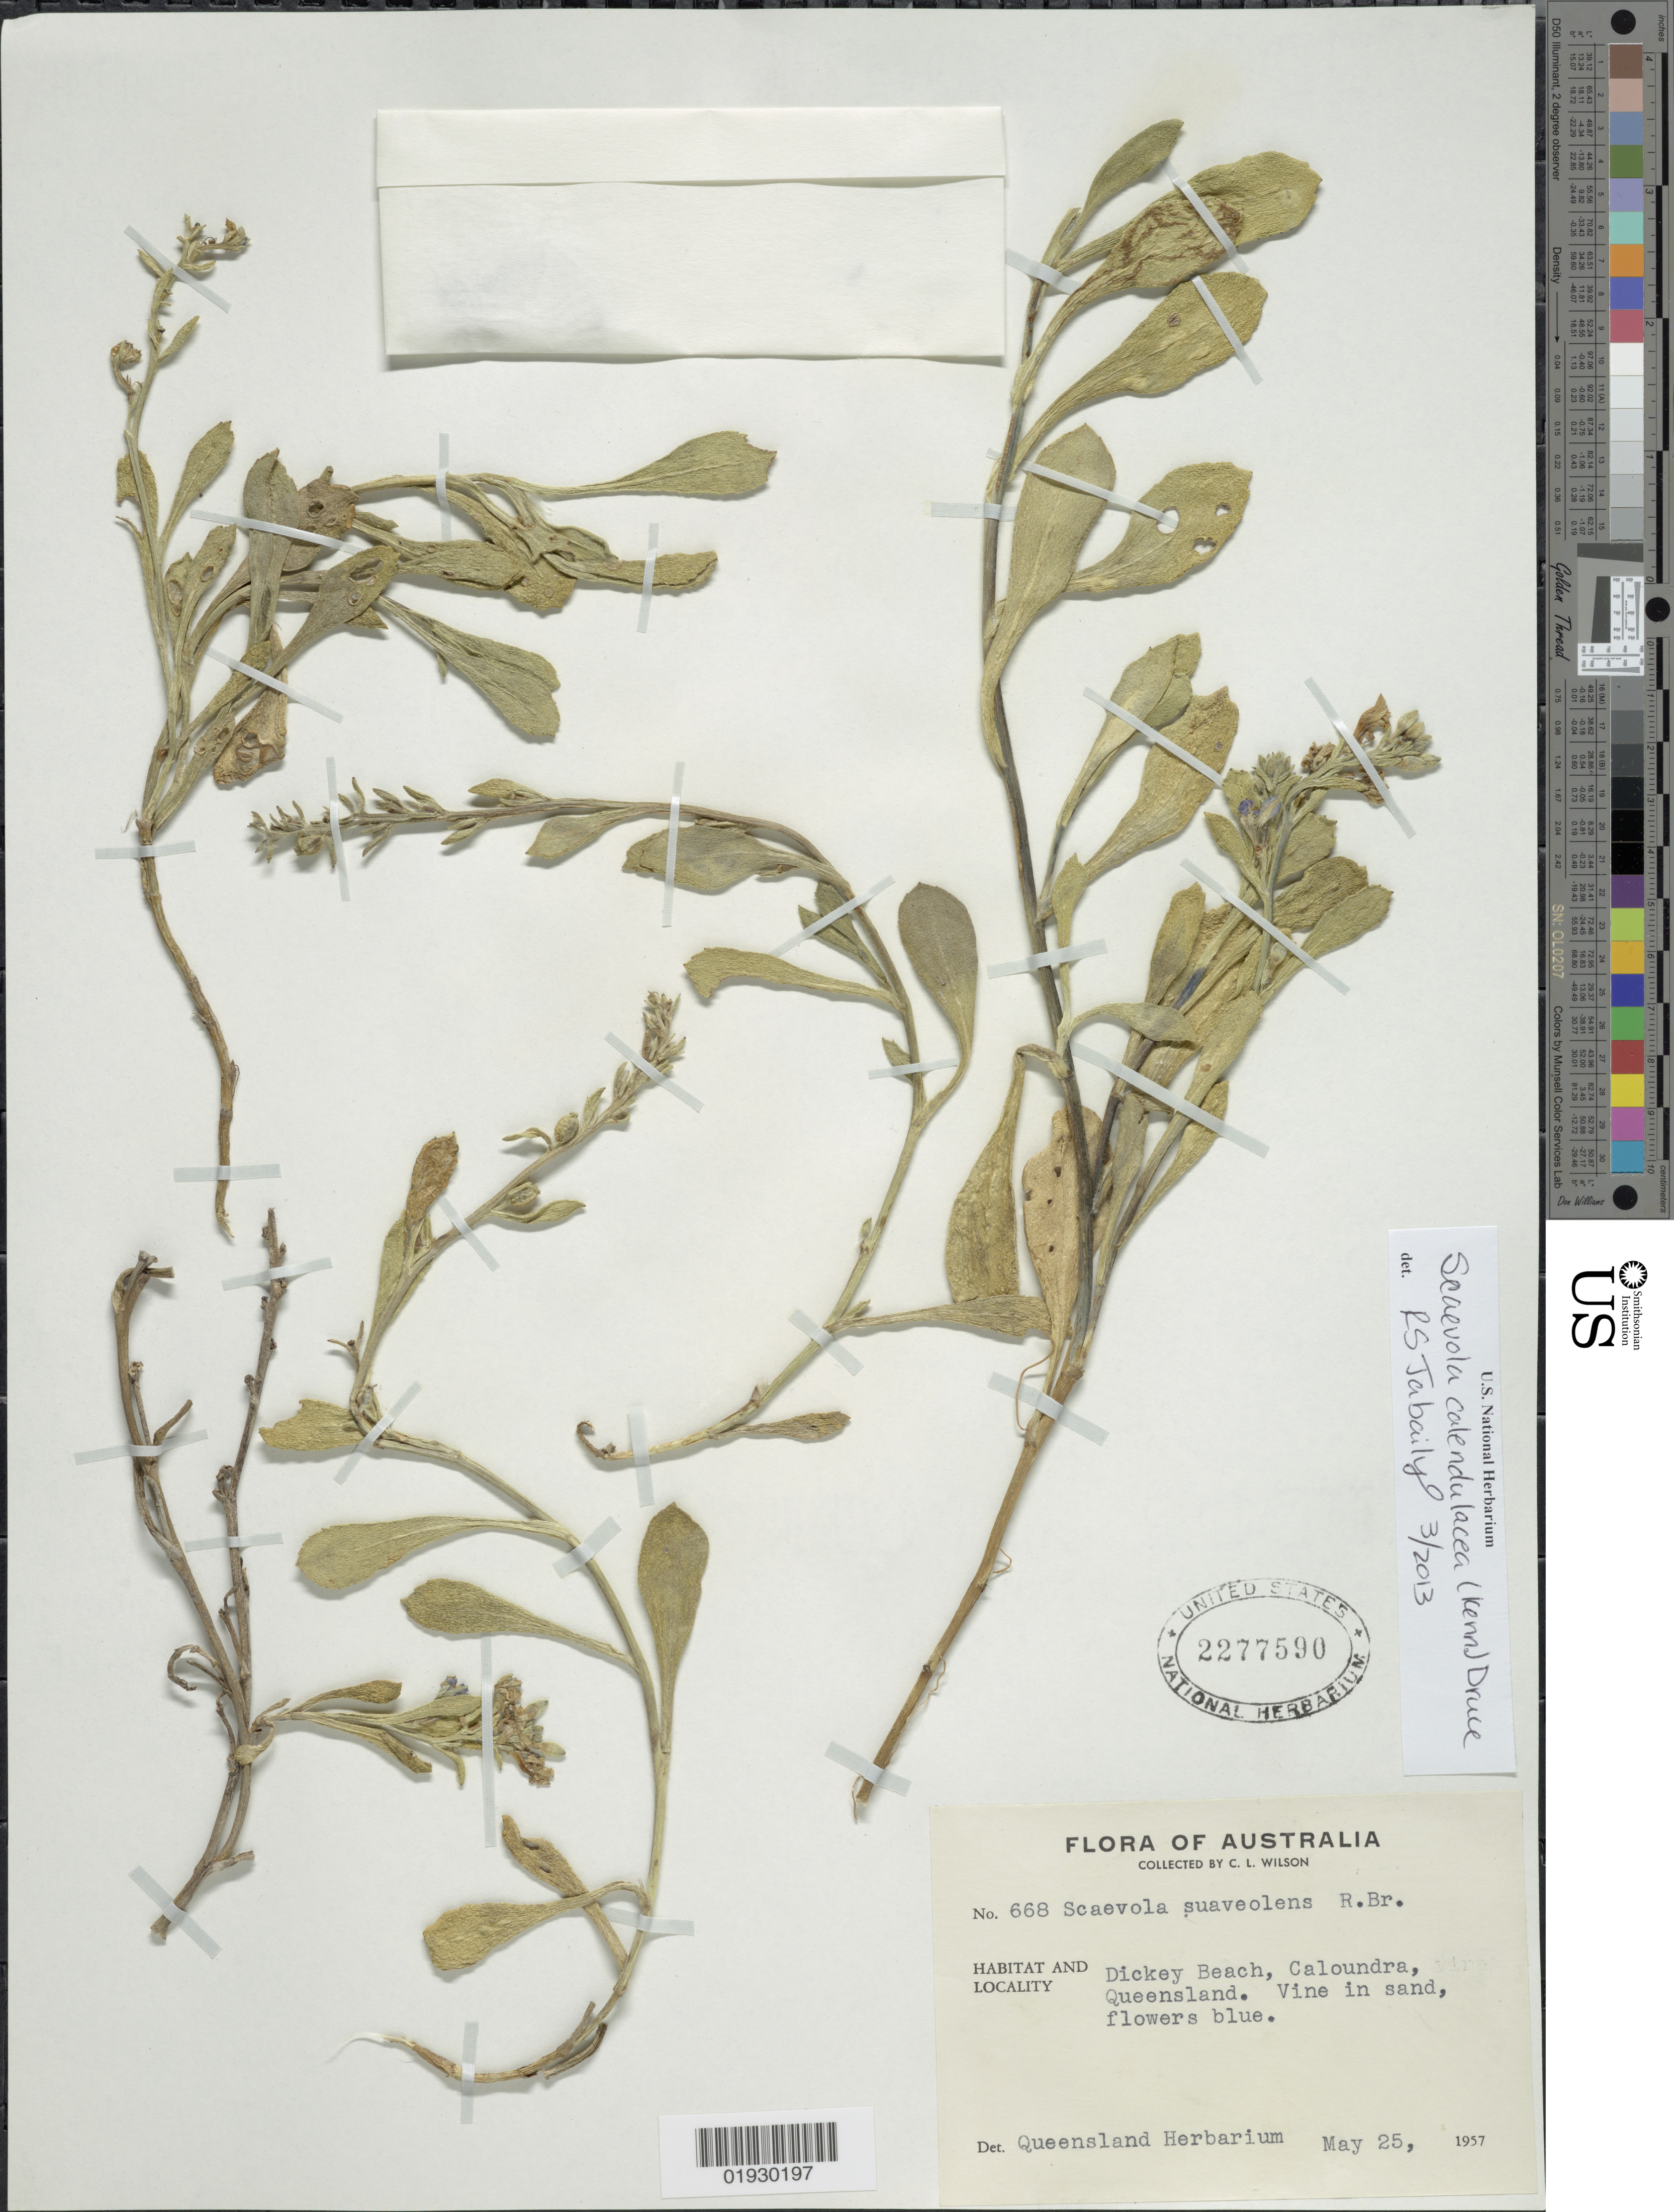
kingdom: Plantae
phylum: Tracheophyta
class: Magnoliopsida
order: Asterales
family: Goodeniaceae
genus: Scaevola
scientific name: Scaevola calendulacea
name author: Druce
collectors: L. C. Wilson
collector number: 668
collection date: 1957-05-25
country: Australia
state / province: Queensland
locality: Dickey Beach, Caloundra.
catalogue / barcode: US 2277590